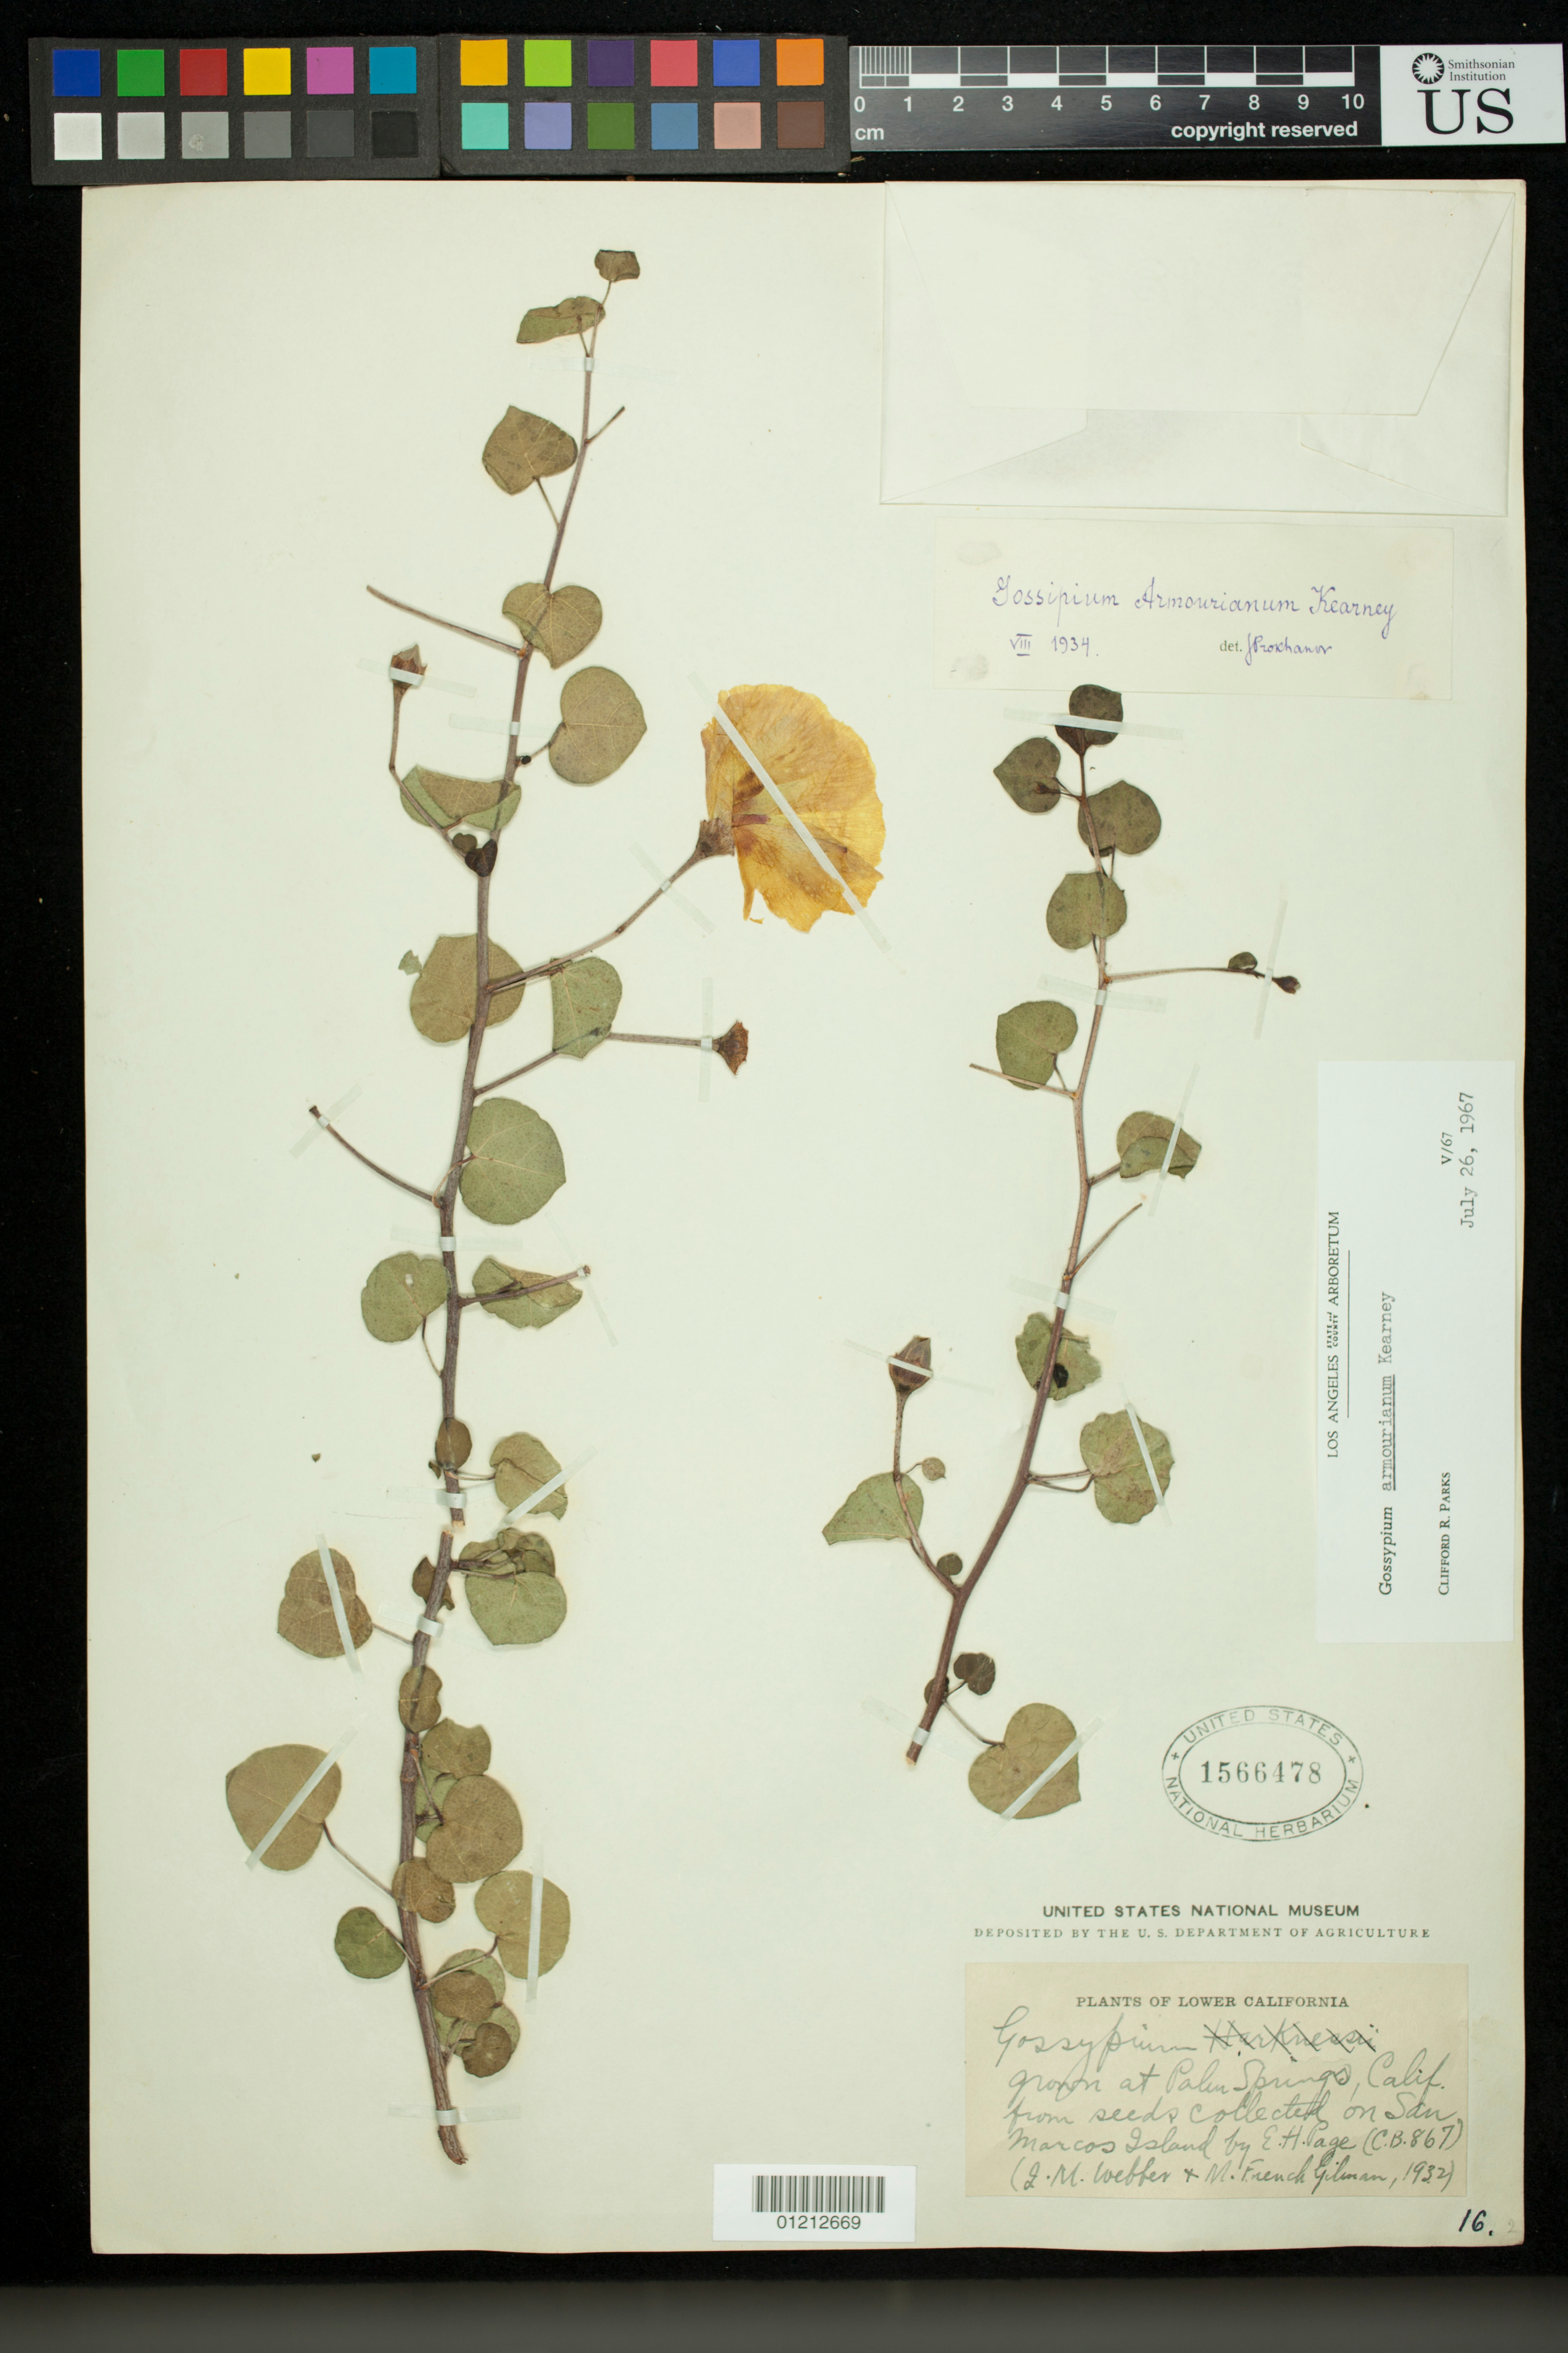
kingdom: Plantae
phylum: Tracheophyta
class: Magnoliopsida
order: Malvales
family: Malvaceae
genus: Gossypium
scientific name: Gossypium armourianum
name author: Kearney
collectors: J. M. Webber & M. F. Gilman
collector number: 867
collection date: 1932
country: United States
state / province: California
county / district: Riverside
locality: Palm Springs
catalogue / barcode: US 1566478